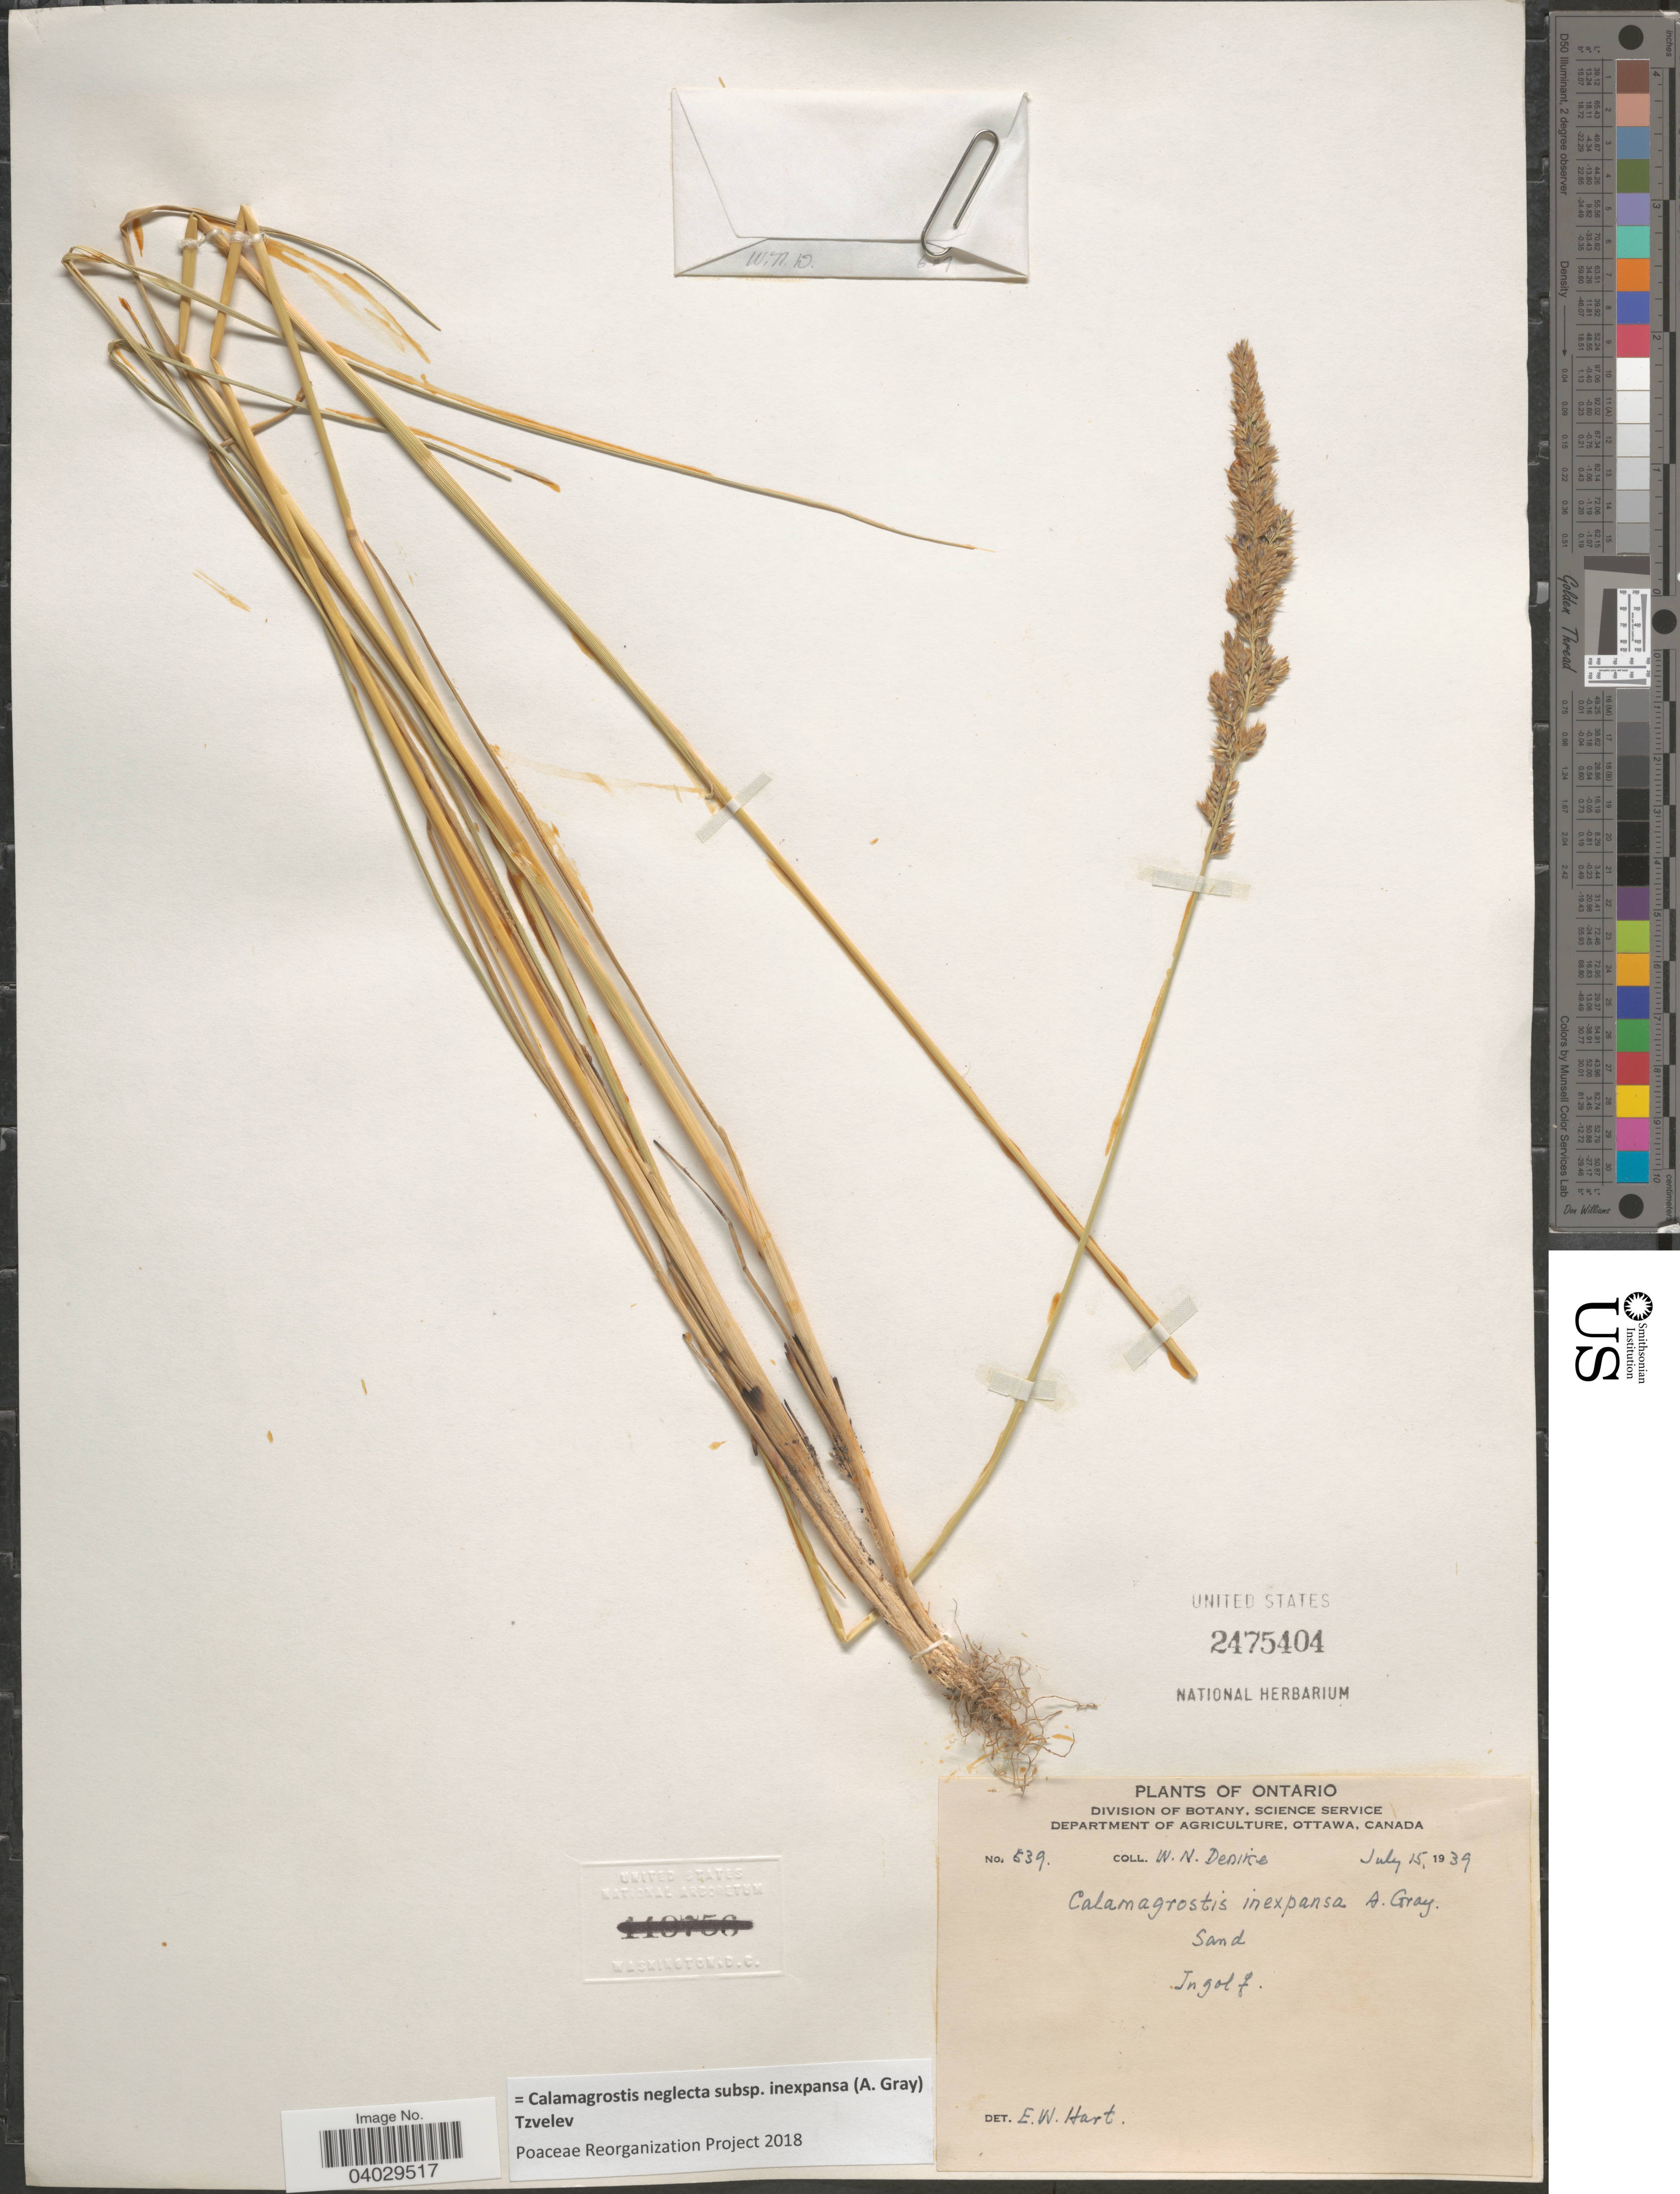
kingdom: Plantae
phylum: Tracheophyta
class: Liliopsida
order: Poales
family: Poaceae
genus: Calamagrostis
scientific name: Calamagrostis neglecta subsp. inexpansa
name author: (A. Gray) Tzvelev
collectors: W. Denike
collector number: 539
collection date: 1939-07-15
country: Canada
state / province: Ontario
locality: Sand. Ingolf.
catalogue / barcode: US 2475404